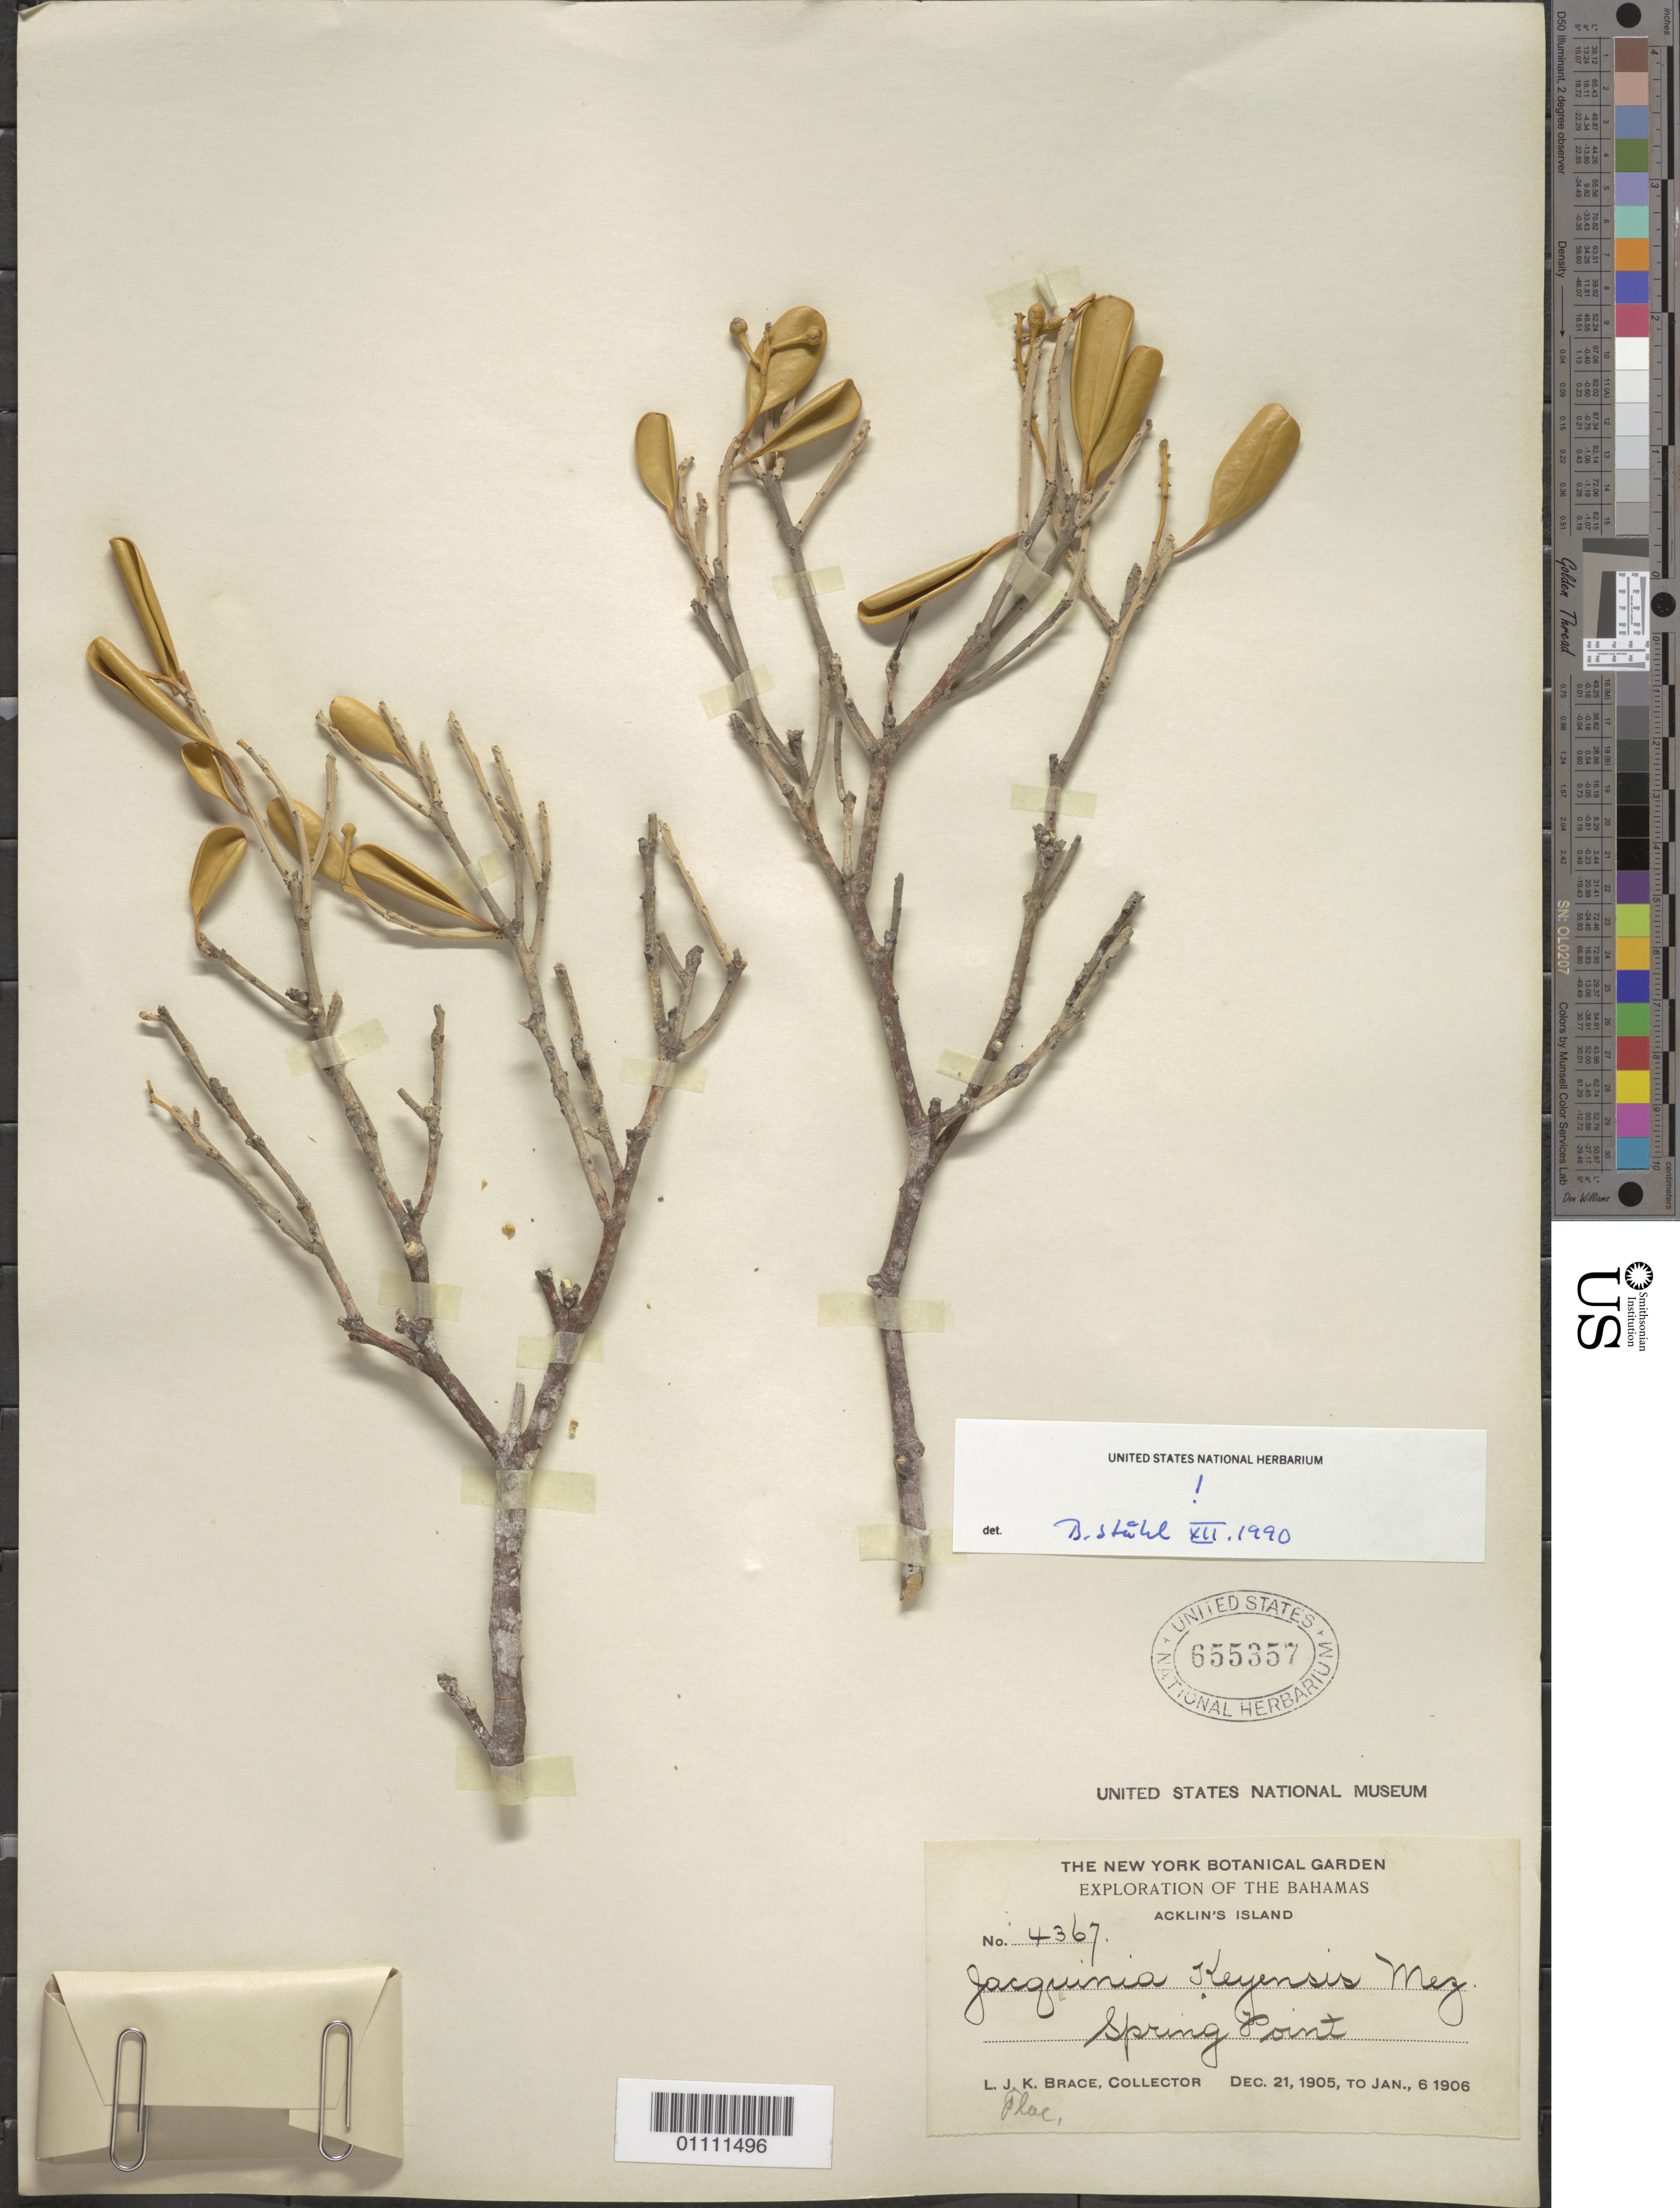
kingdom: Plantae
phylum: Tracheophyta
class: Magnoliopsida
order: Ericales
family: Primulaceae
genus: Jacquinia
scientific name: Jacquinia keyensis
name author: Mez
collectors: L. J. K. Brace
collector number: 4367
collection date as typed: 21 Dec 1905 to 06 Jan 1906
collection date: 1905-12-21/1906-01-06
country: Bahamas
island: Acklin's I.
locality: Spring Point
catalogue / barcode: US 655357